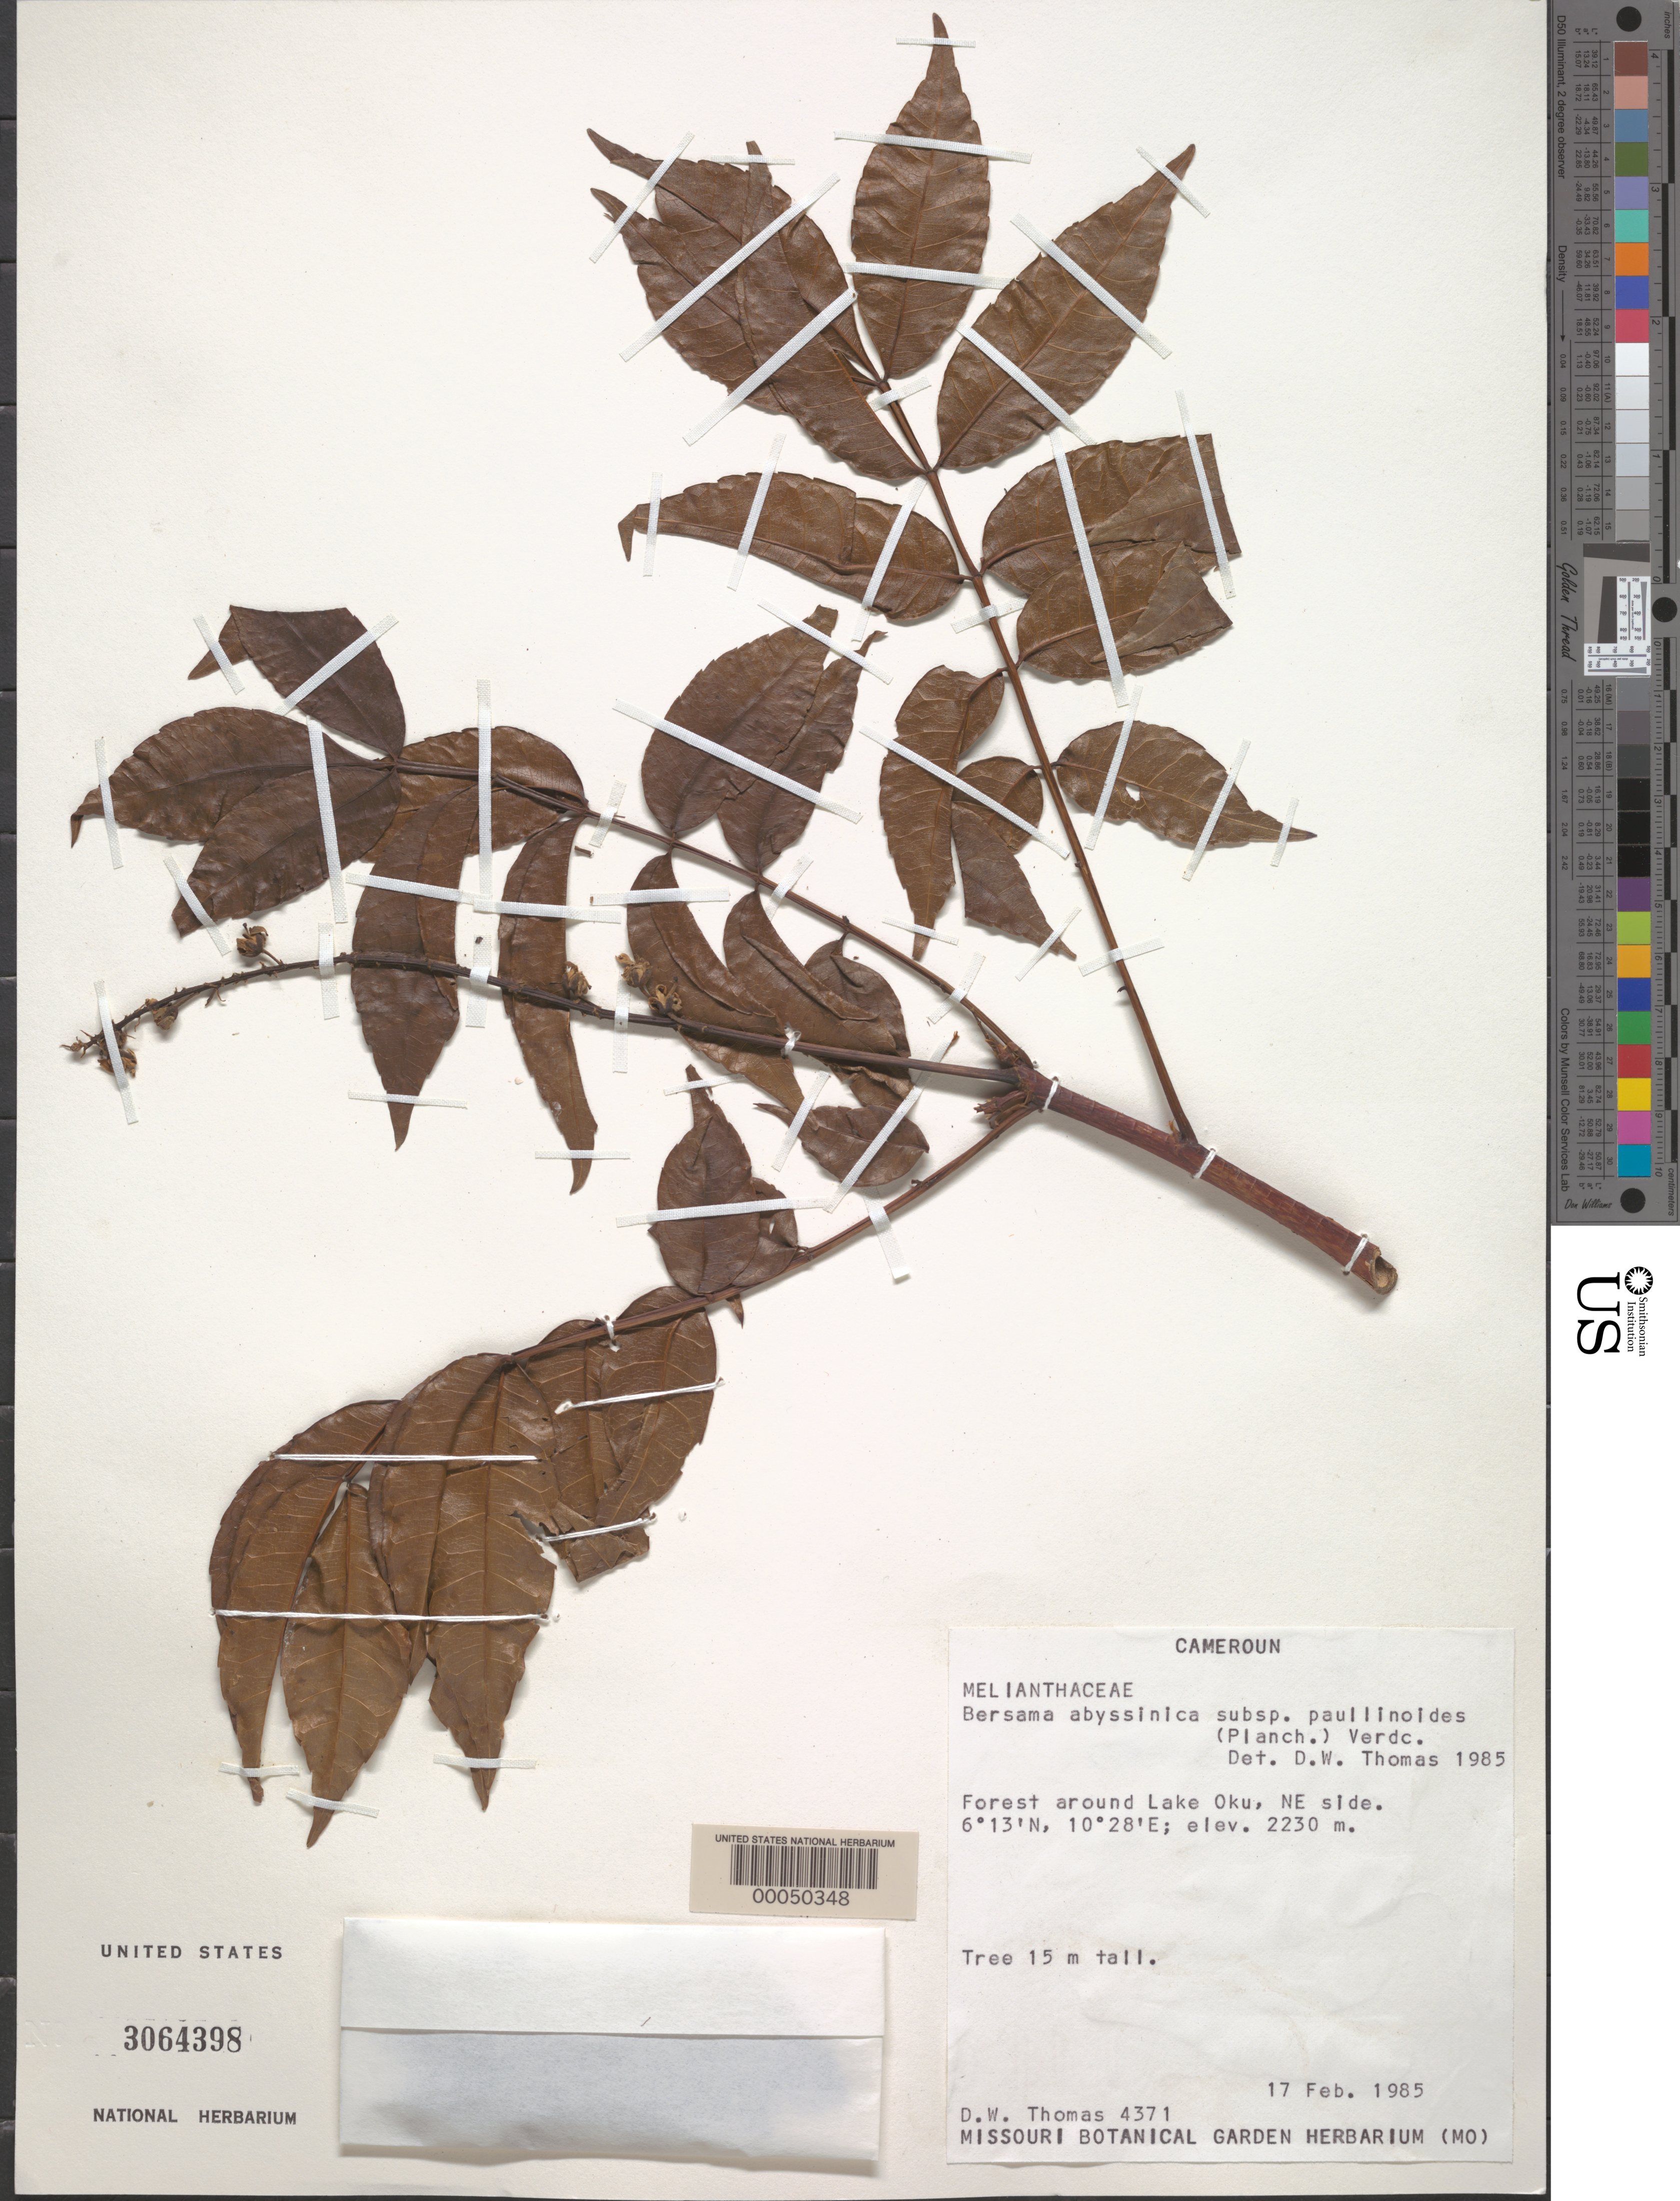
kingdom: Plantae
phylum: Tracheophyta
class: Magnoliopsida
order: Geraniales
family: Melianthaceae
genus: Bersama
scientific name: Bersama abyssinica subsp. paullinioides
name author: (Planch.) Verdc.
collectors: D. W. Thomas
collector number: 4371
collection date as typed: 17 Feb 1985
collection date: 1985-02-17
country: Cameroon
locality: Forest around lake oku, ne side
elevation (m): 2230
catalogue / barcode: US 3064398